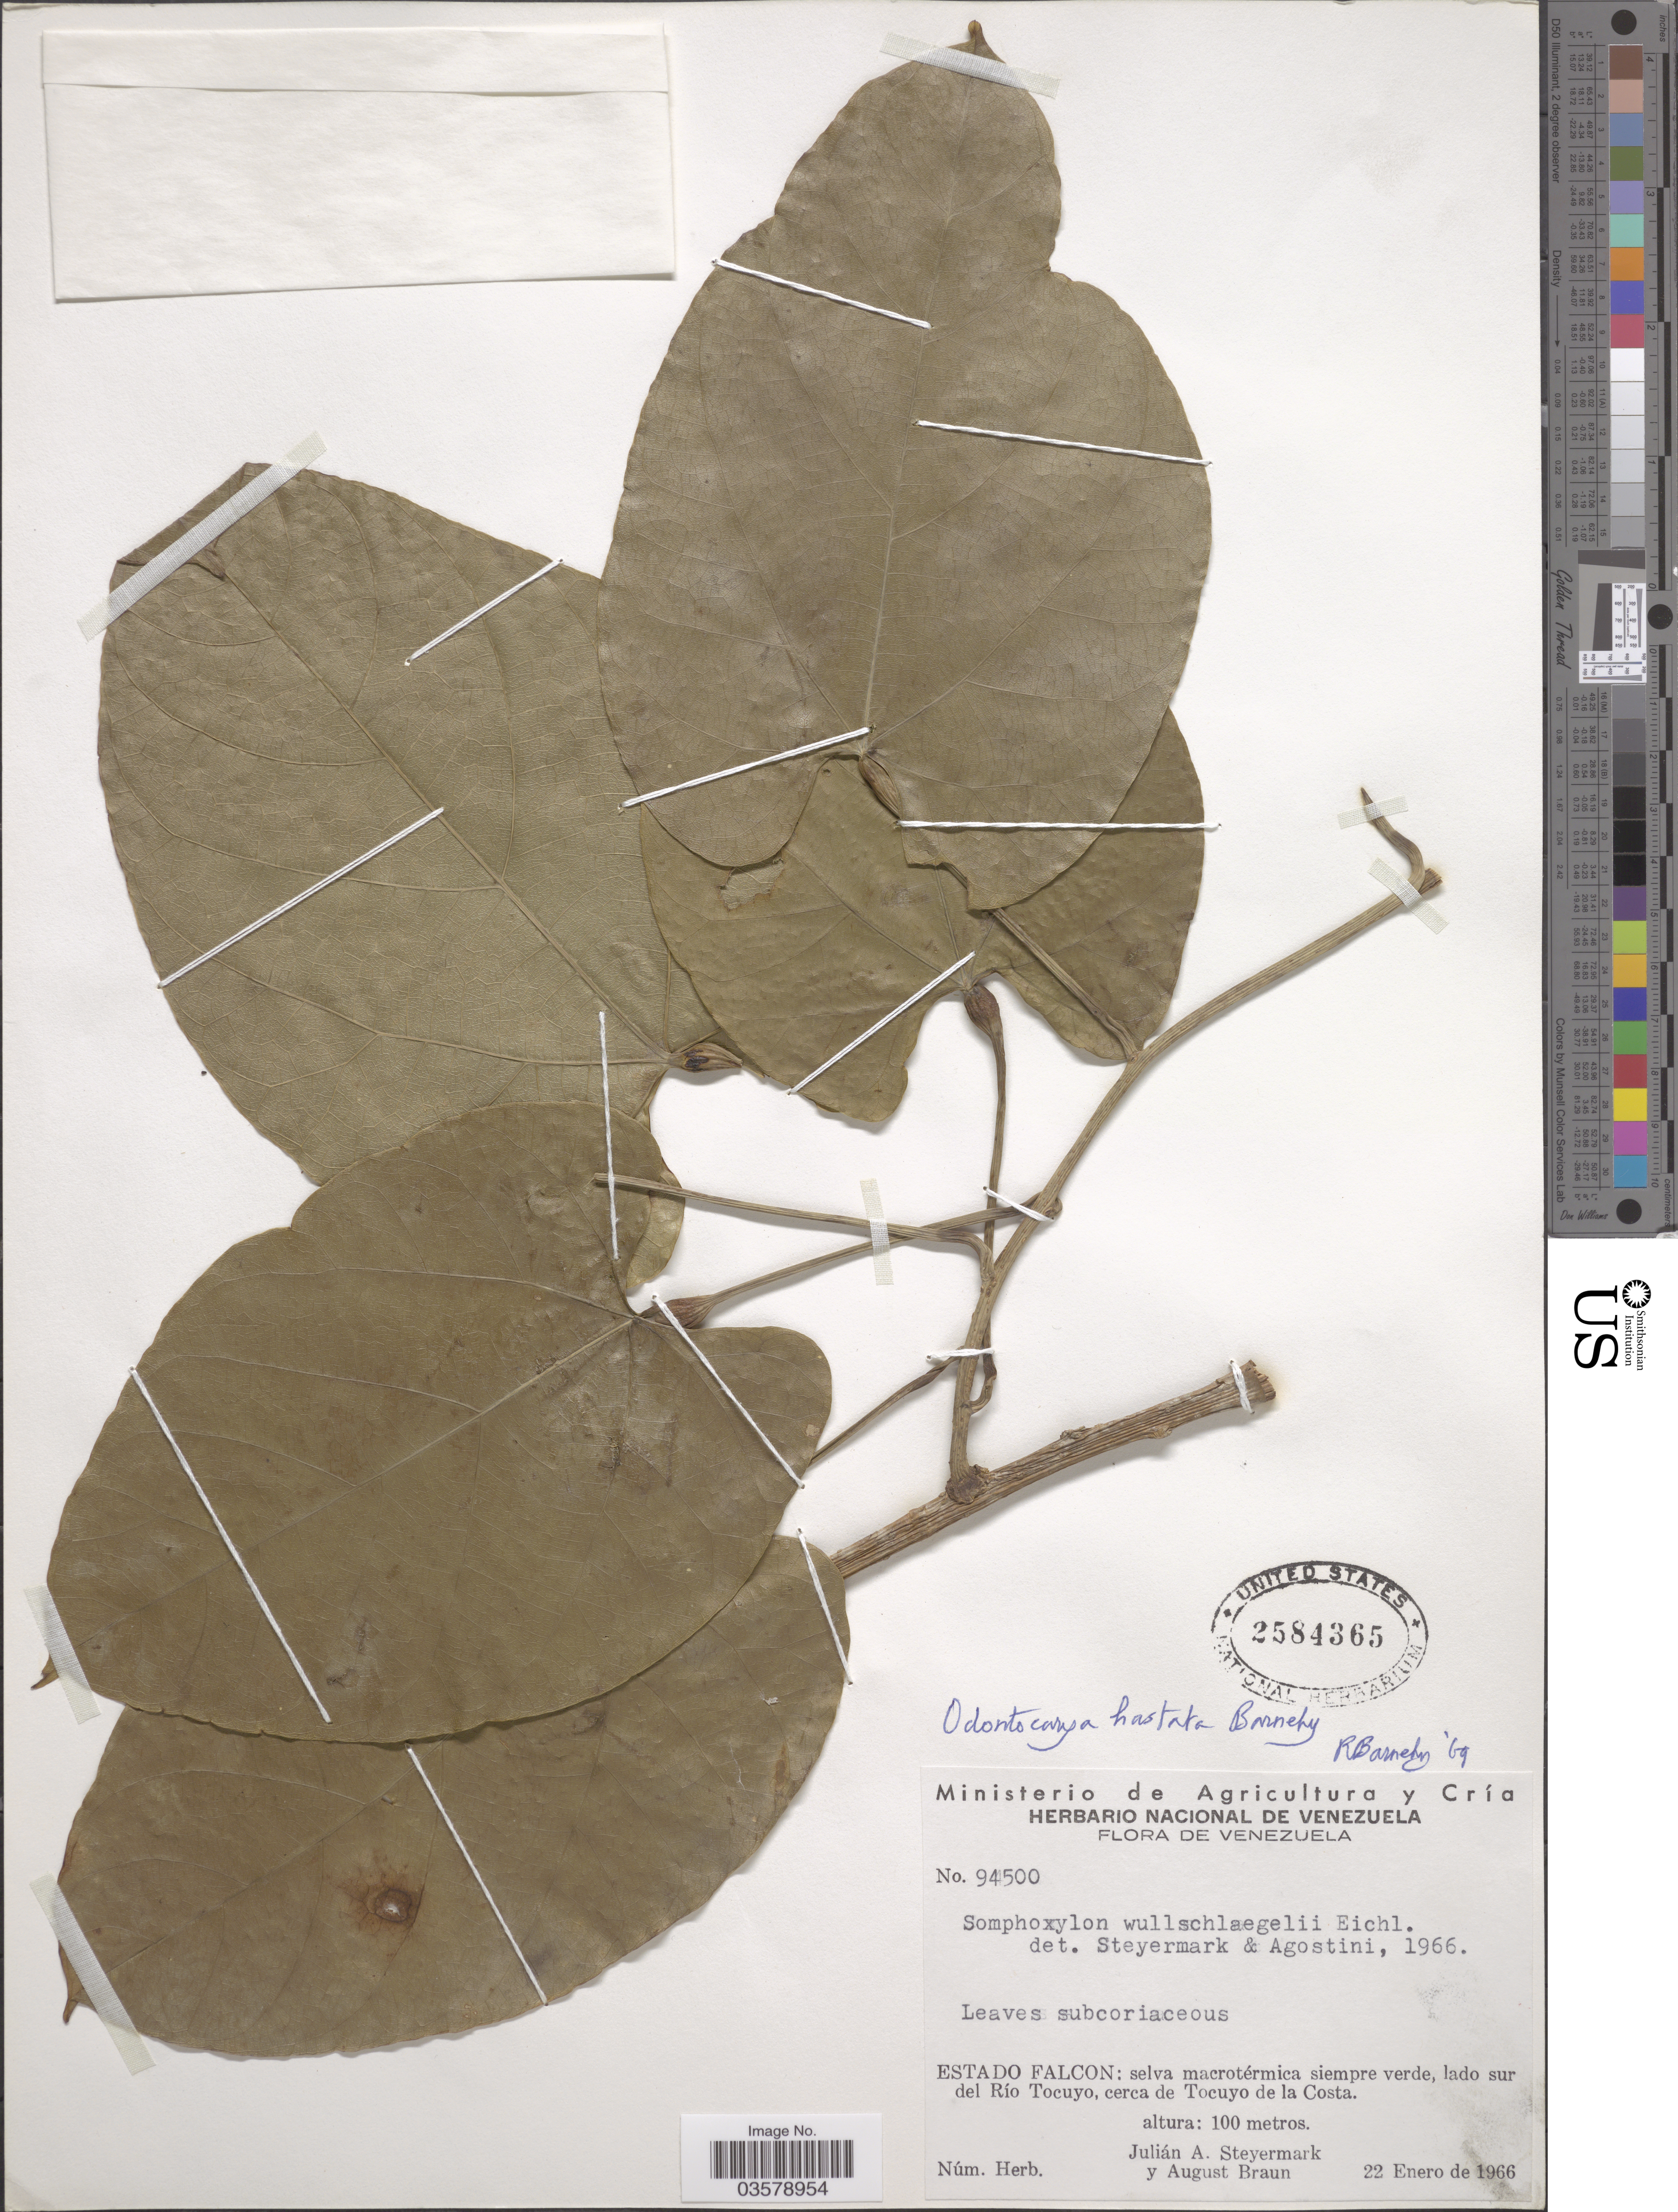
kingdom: Plantae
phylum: Tracheophyta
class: Magnoliopsida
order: Ranunculales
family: Menispermaceae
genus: Odontocarya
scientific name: Odontocarya hastata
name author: Barneby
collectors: J. Steyermark & A. Braun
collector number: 94500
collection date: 1966-01-22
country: Venezuela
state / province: Falcon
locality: Lado sur del Río Tocuyo, cerca de Tocuyo de la Costa.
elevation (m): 100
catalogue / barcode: US 2584365